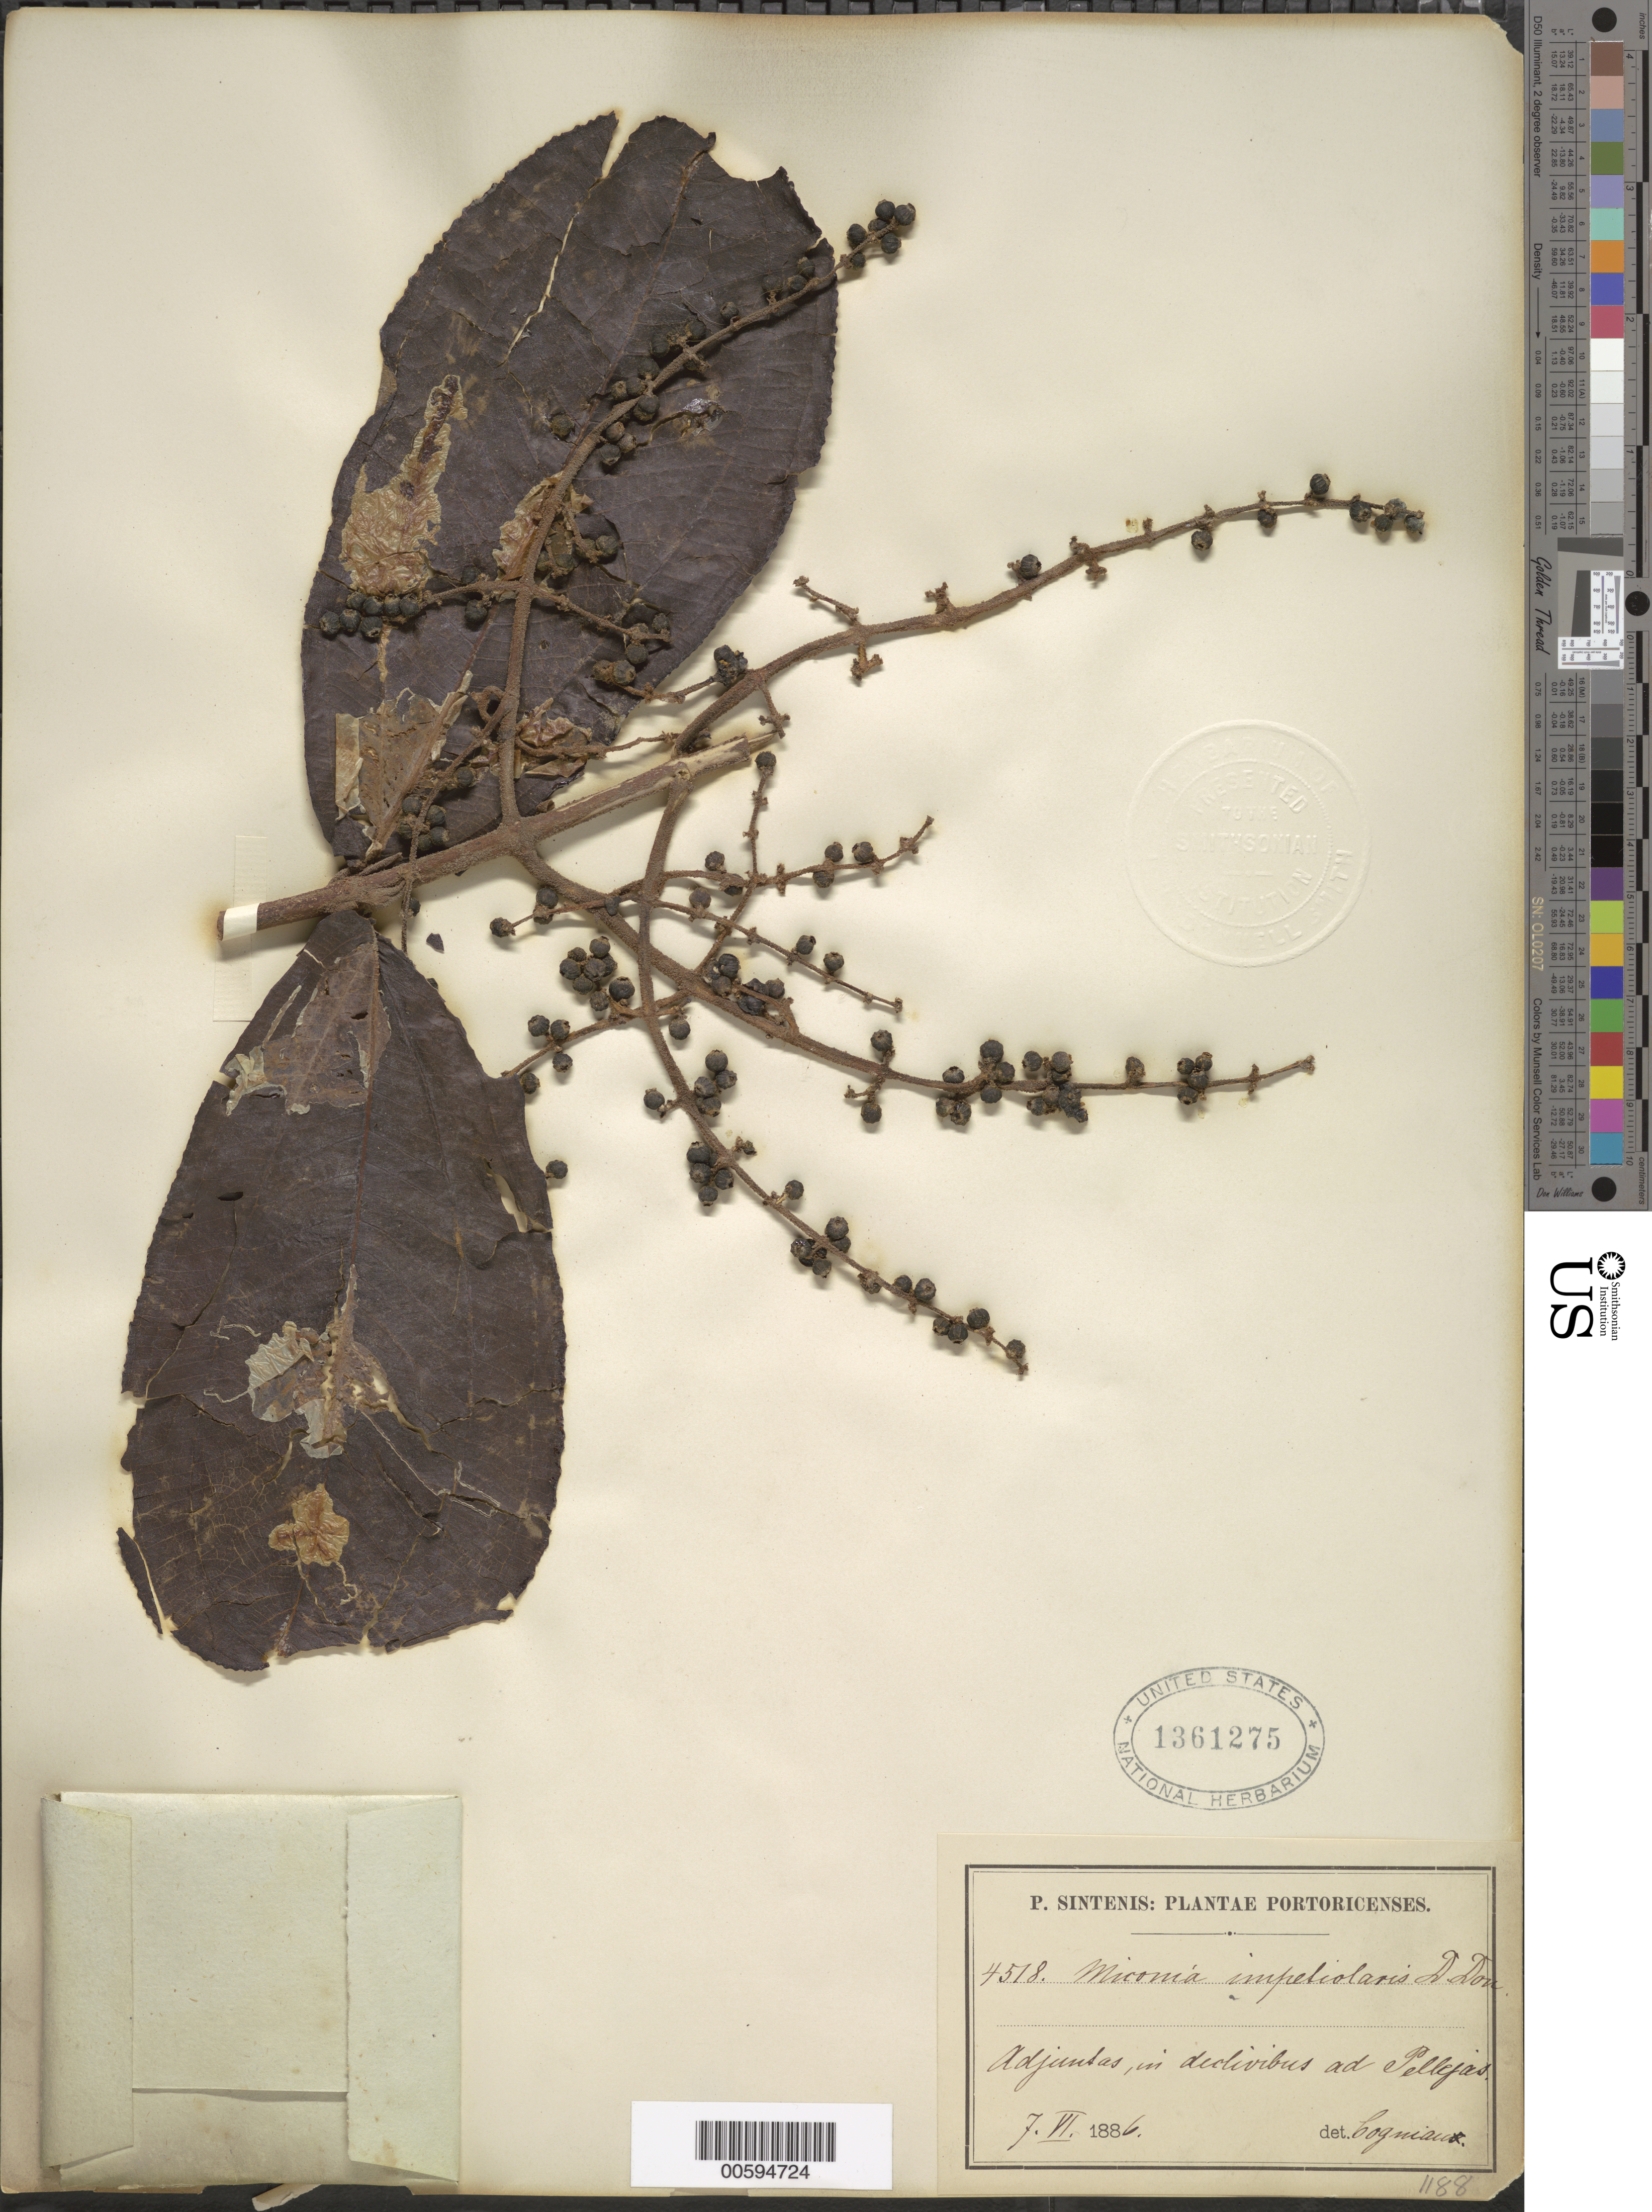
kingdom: Plantae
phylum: Tracheophyta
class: Magnoliopsida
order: Myrtales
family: Melastomataceae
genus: Miconia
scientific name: Miconia thomasiana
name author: DC.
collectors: P. Sintenis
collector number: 4518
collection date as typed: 07 Jun 1886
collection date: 1886-06-07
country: Puerto Rico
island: Greater Antilles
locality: Adjuntas, in declivibus ad Pellejas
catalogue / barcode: US 1361275